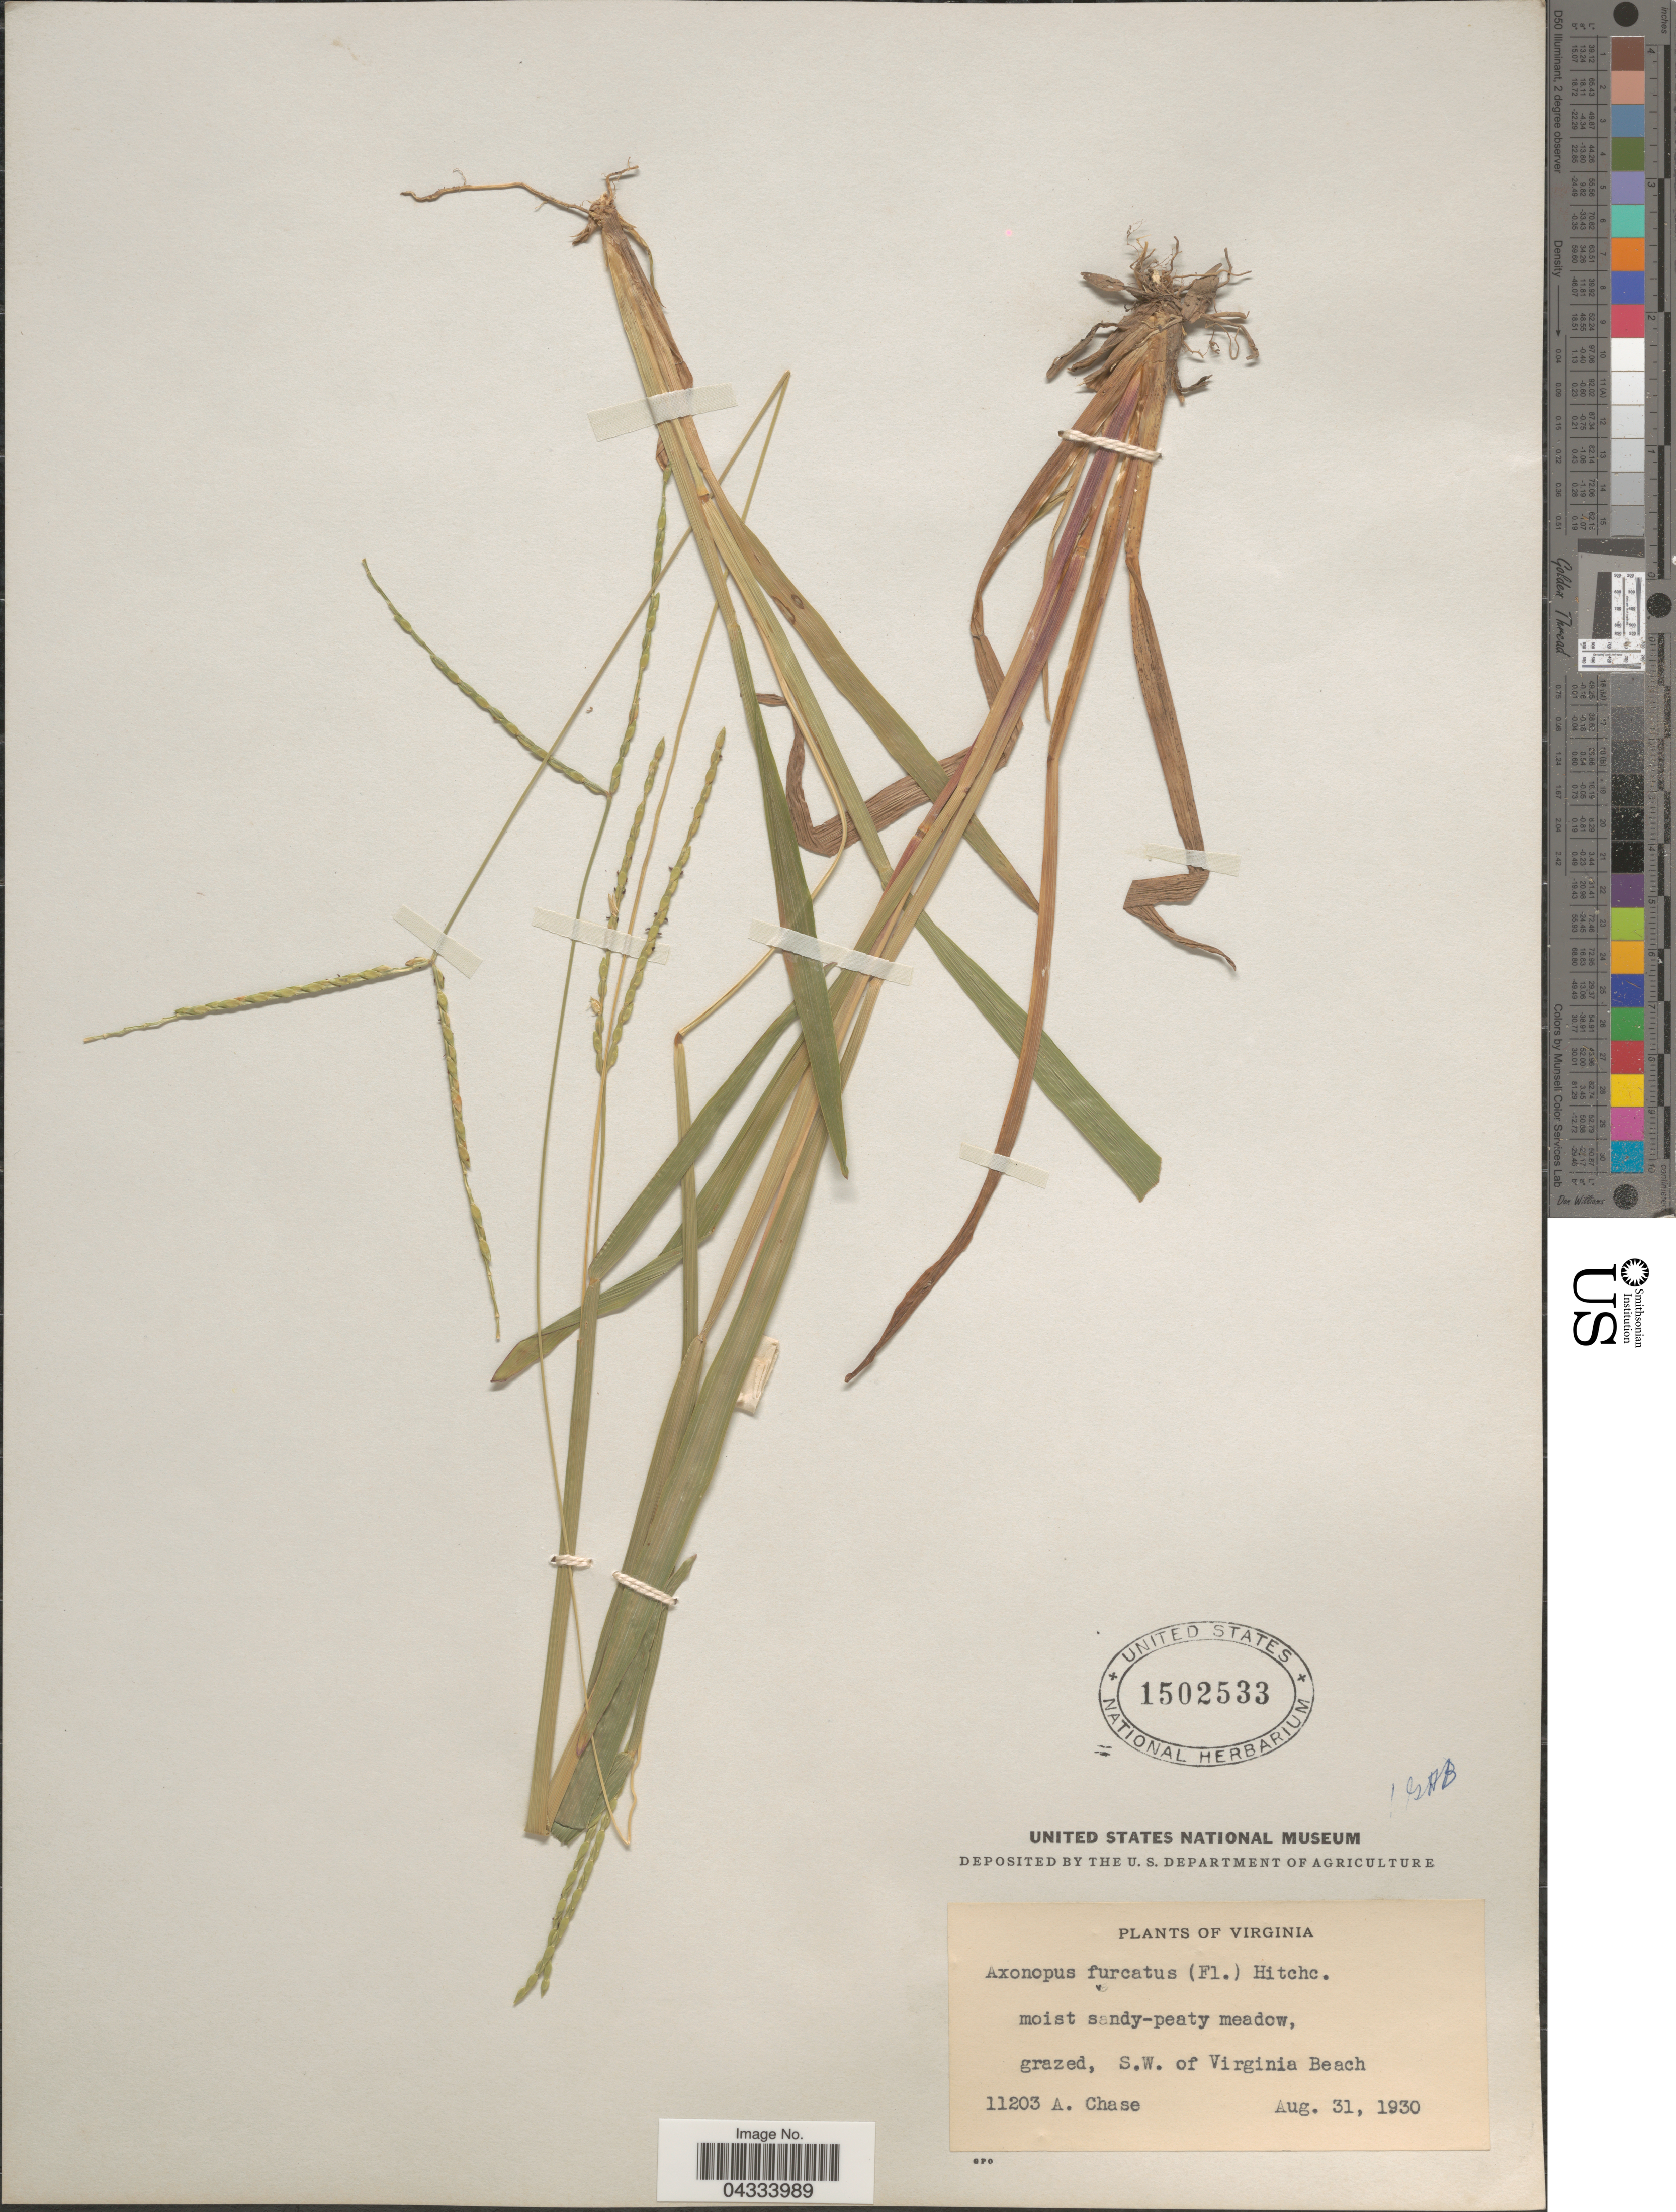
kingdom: Plantae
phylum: Tracheophyta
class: Liliopsida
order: Poales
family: Poaceae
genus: Axonopus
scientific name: Axonopus furcatus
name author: (Flüggé) Hitchc.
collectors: A. Chase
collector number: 11203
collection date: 1930-08-31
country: United States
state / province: Virginia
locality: Moist sandy-peaty meadow, grazed, S.W. of Virginia Beach.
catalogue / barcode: US 1502533